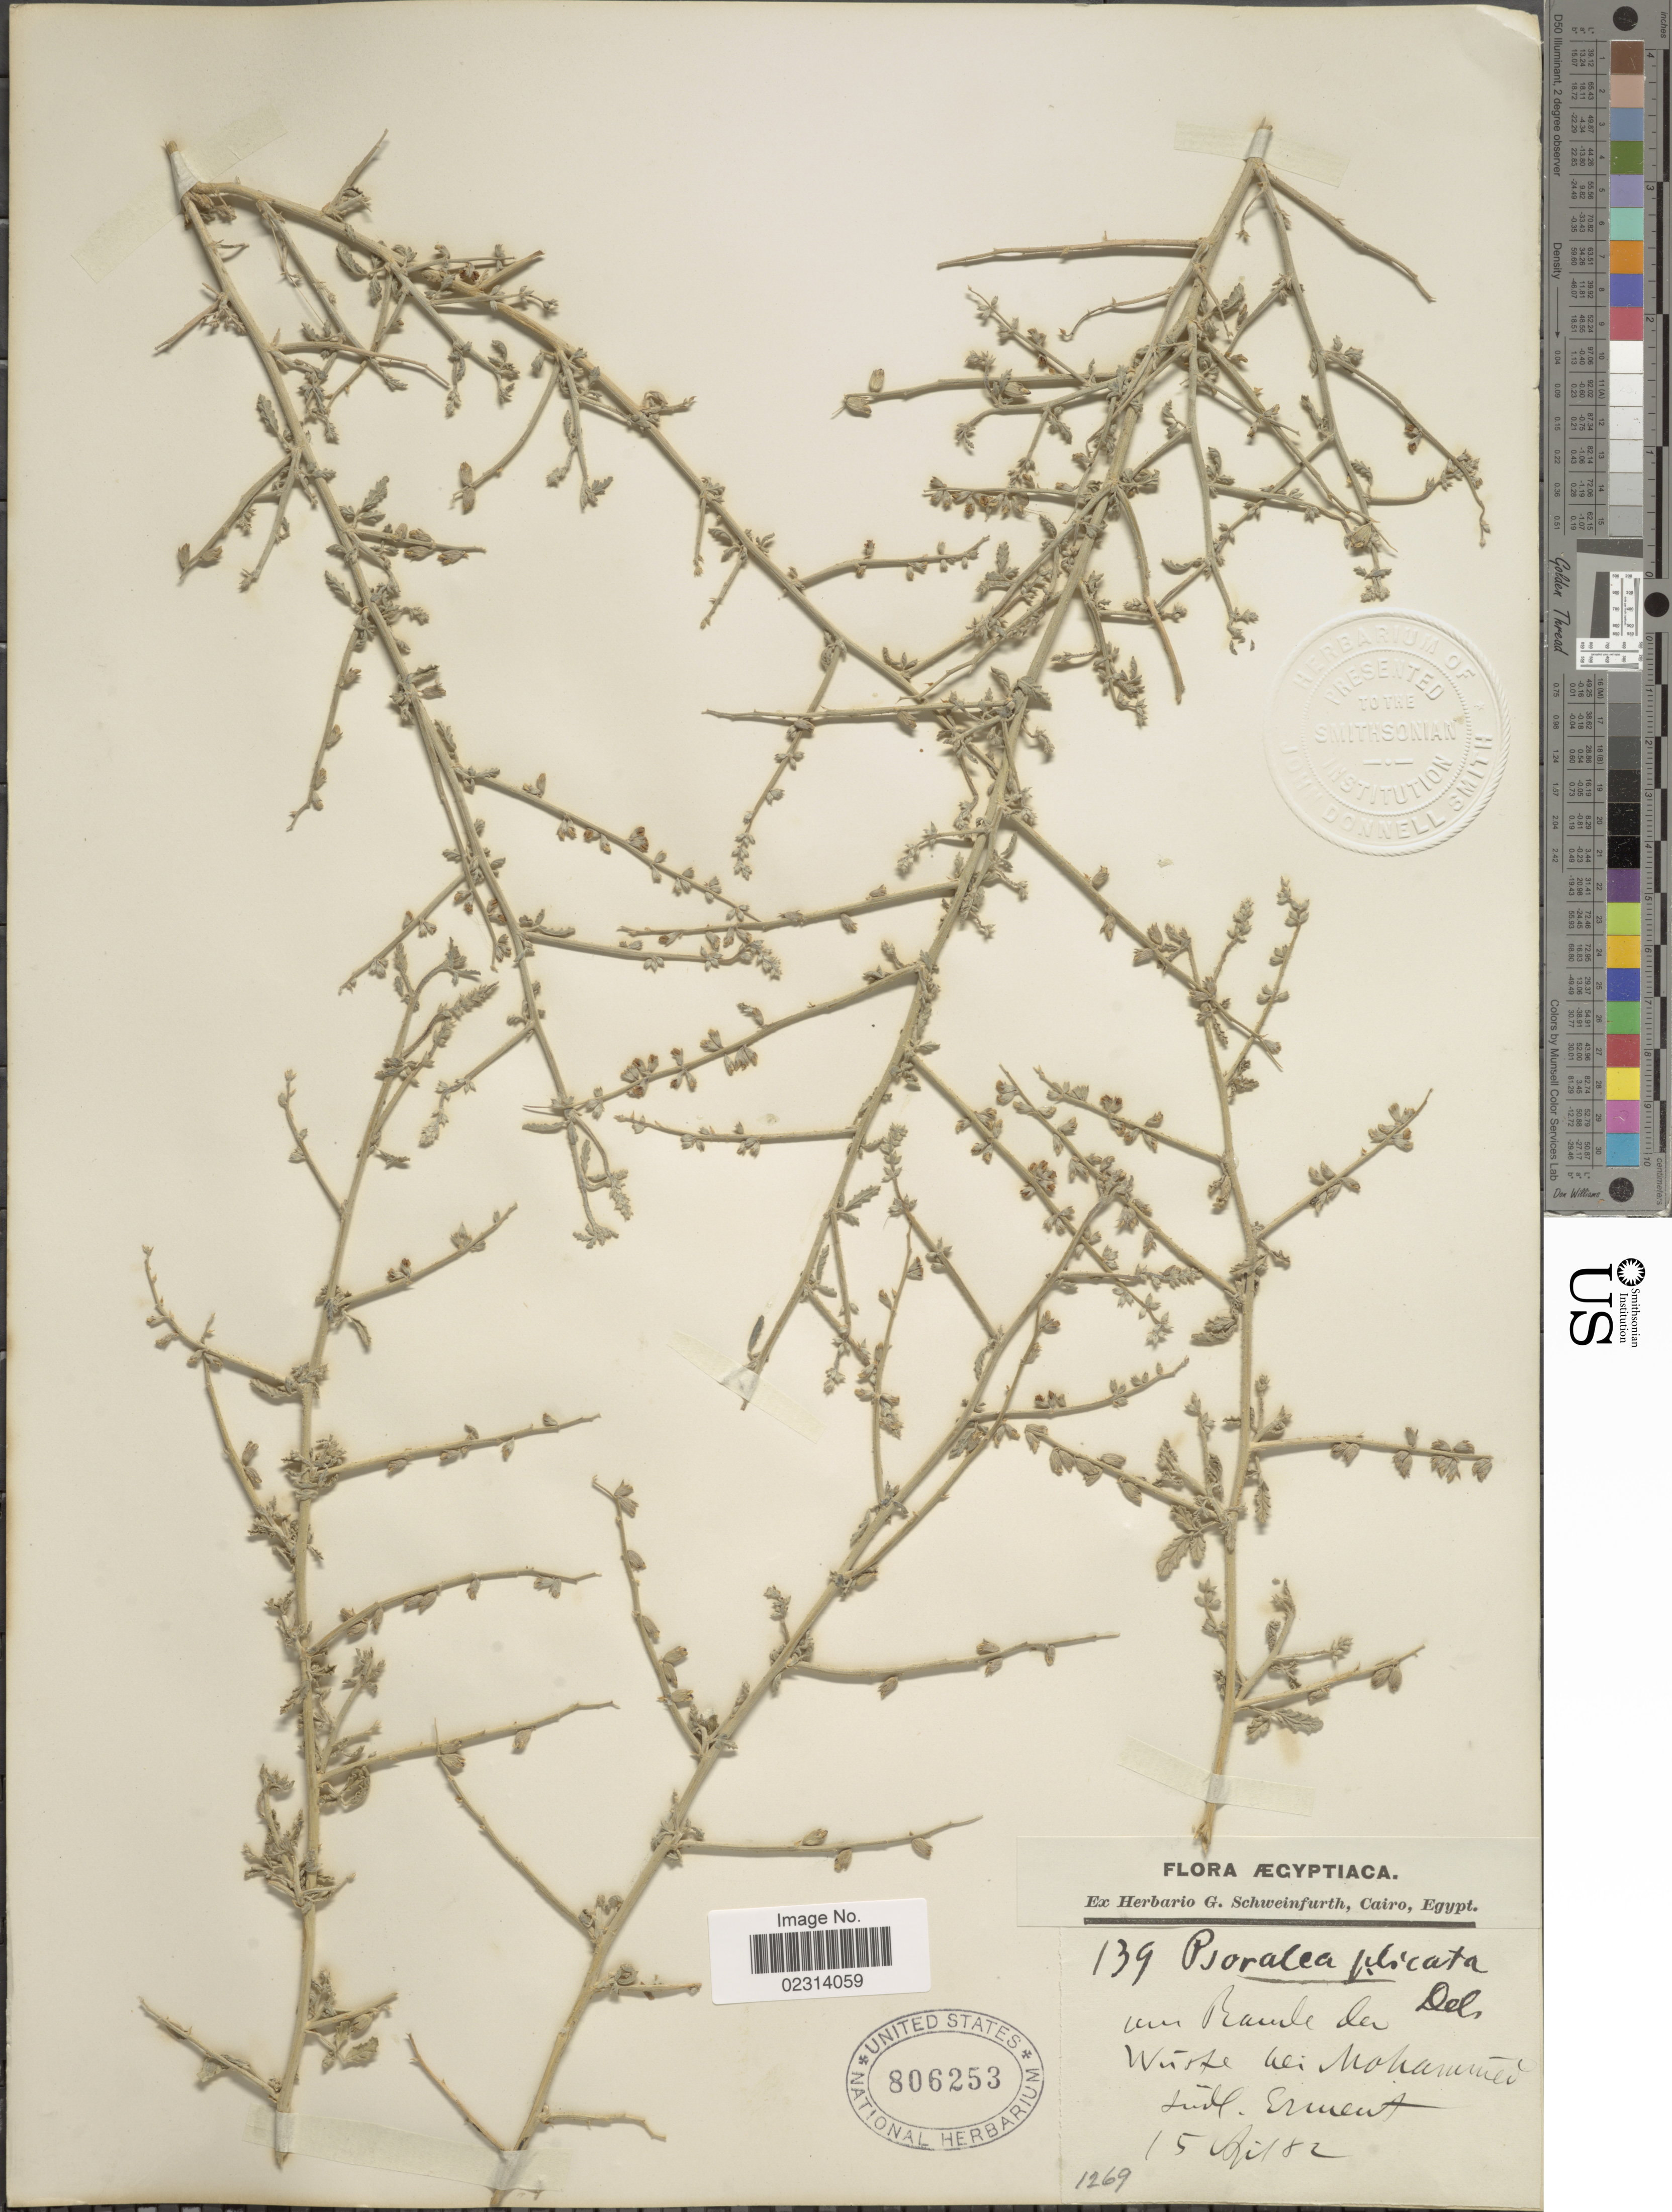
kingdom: Plantae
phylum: Tracheophyta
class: Magnoliopsida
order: Fabales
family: Fabaceae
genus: Cullen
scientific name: Cullen plicatum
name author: (Delile) C.H. Stirt.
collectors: ex herb. G. Schweinfurth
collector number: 139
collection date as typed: Transcribed d/m/y: 15/8/82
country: Egypt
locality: Wüste bei Mohammed sudl. Erment.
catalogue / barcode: US 806253